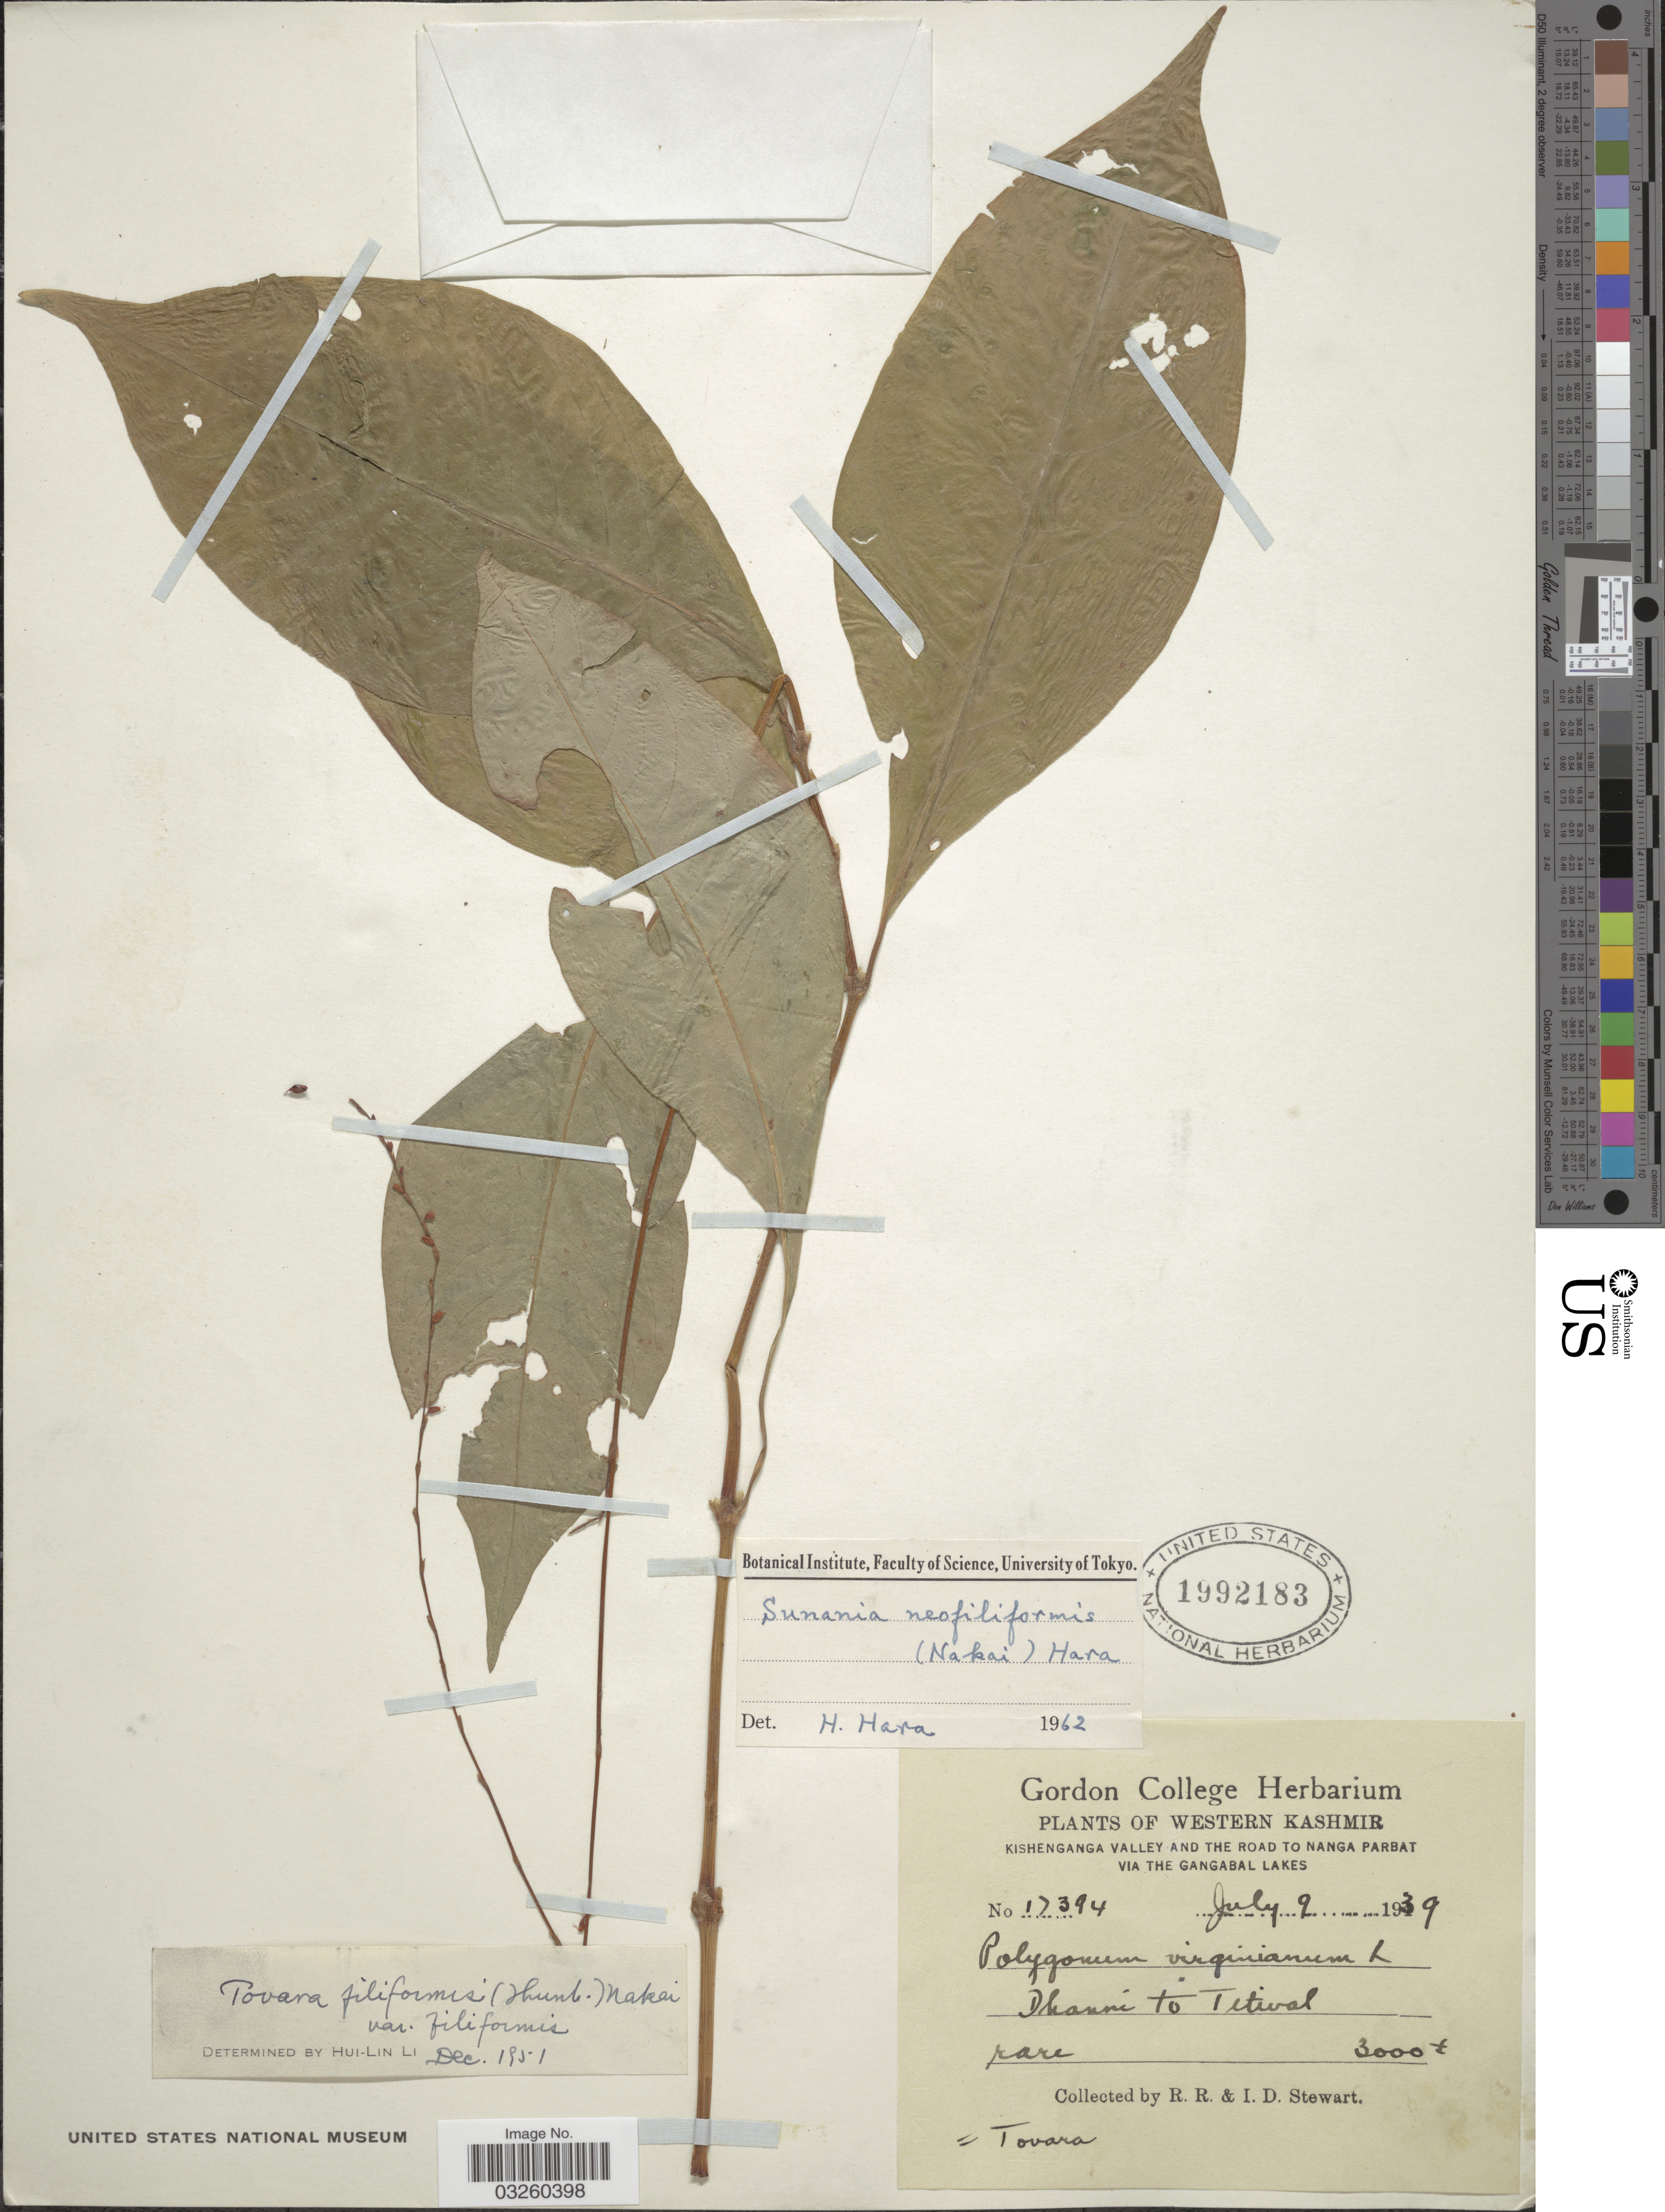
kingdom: Plantae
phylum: Tracheophyta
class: Magnoliopsida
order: Caryophyllales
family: Polygonaceae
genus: Persicaria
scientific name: Persicaria neofiliformis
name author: (Nakai) Ohki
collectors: R. Stewart & I. Stewart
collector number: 17394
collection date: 1939-07-09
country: India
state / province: Jammu and Kashmir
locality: Western Kashmir. Kishenganga Valley and the road to Nanga Parbat via the Gangabal Lakes. Dhanni to Titival.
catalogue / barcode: US 1992183